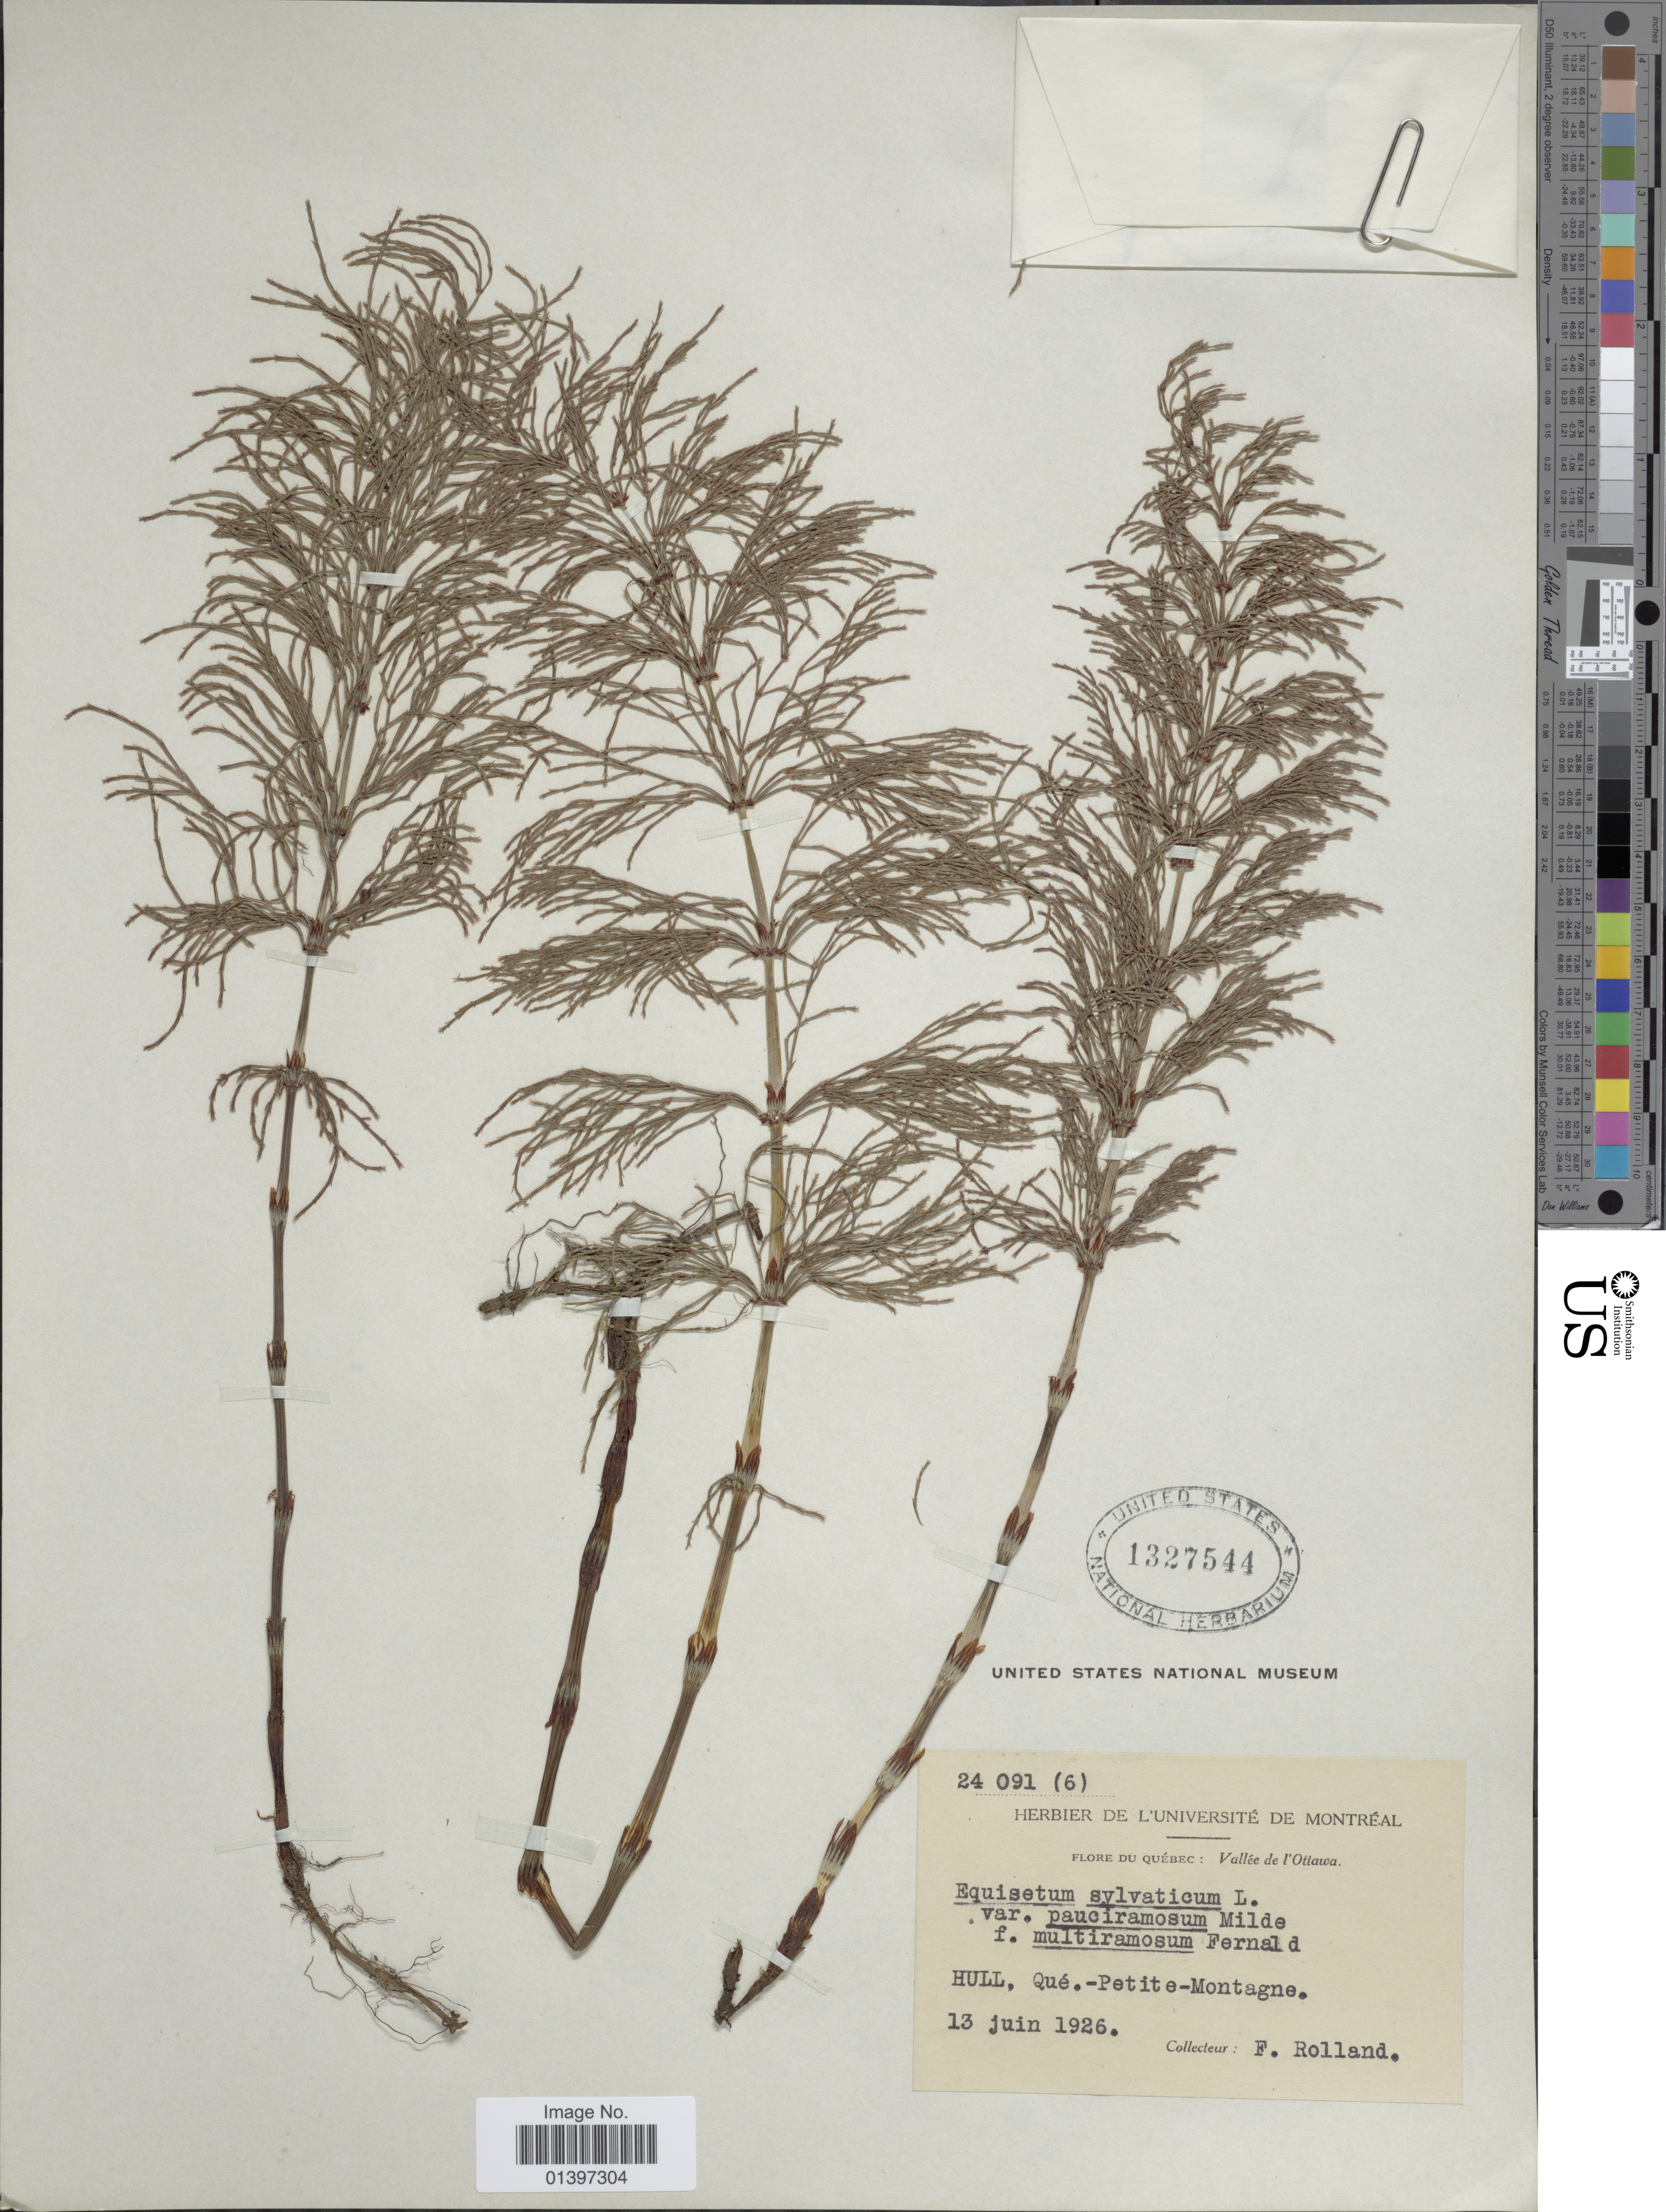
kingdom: Plantae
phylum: Tracheophyta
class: Polypodiopsida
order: Equisetales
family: Equisetaceae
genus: Equisetum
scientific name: Equisetum sylvaticum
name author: L.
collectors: B. Rolland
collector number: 24091(6)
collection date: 1926-06-13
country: Canada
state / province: Quebec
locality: Vallée de L'Ottawa, Hull, Qué, -Petite-MOntagne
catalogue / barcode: US 1327544